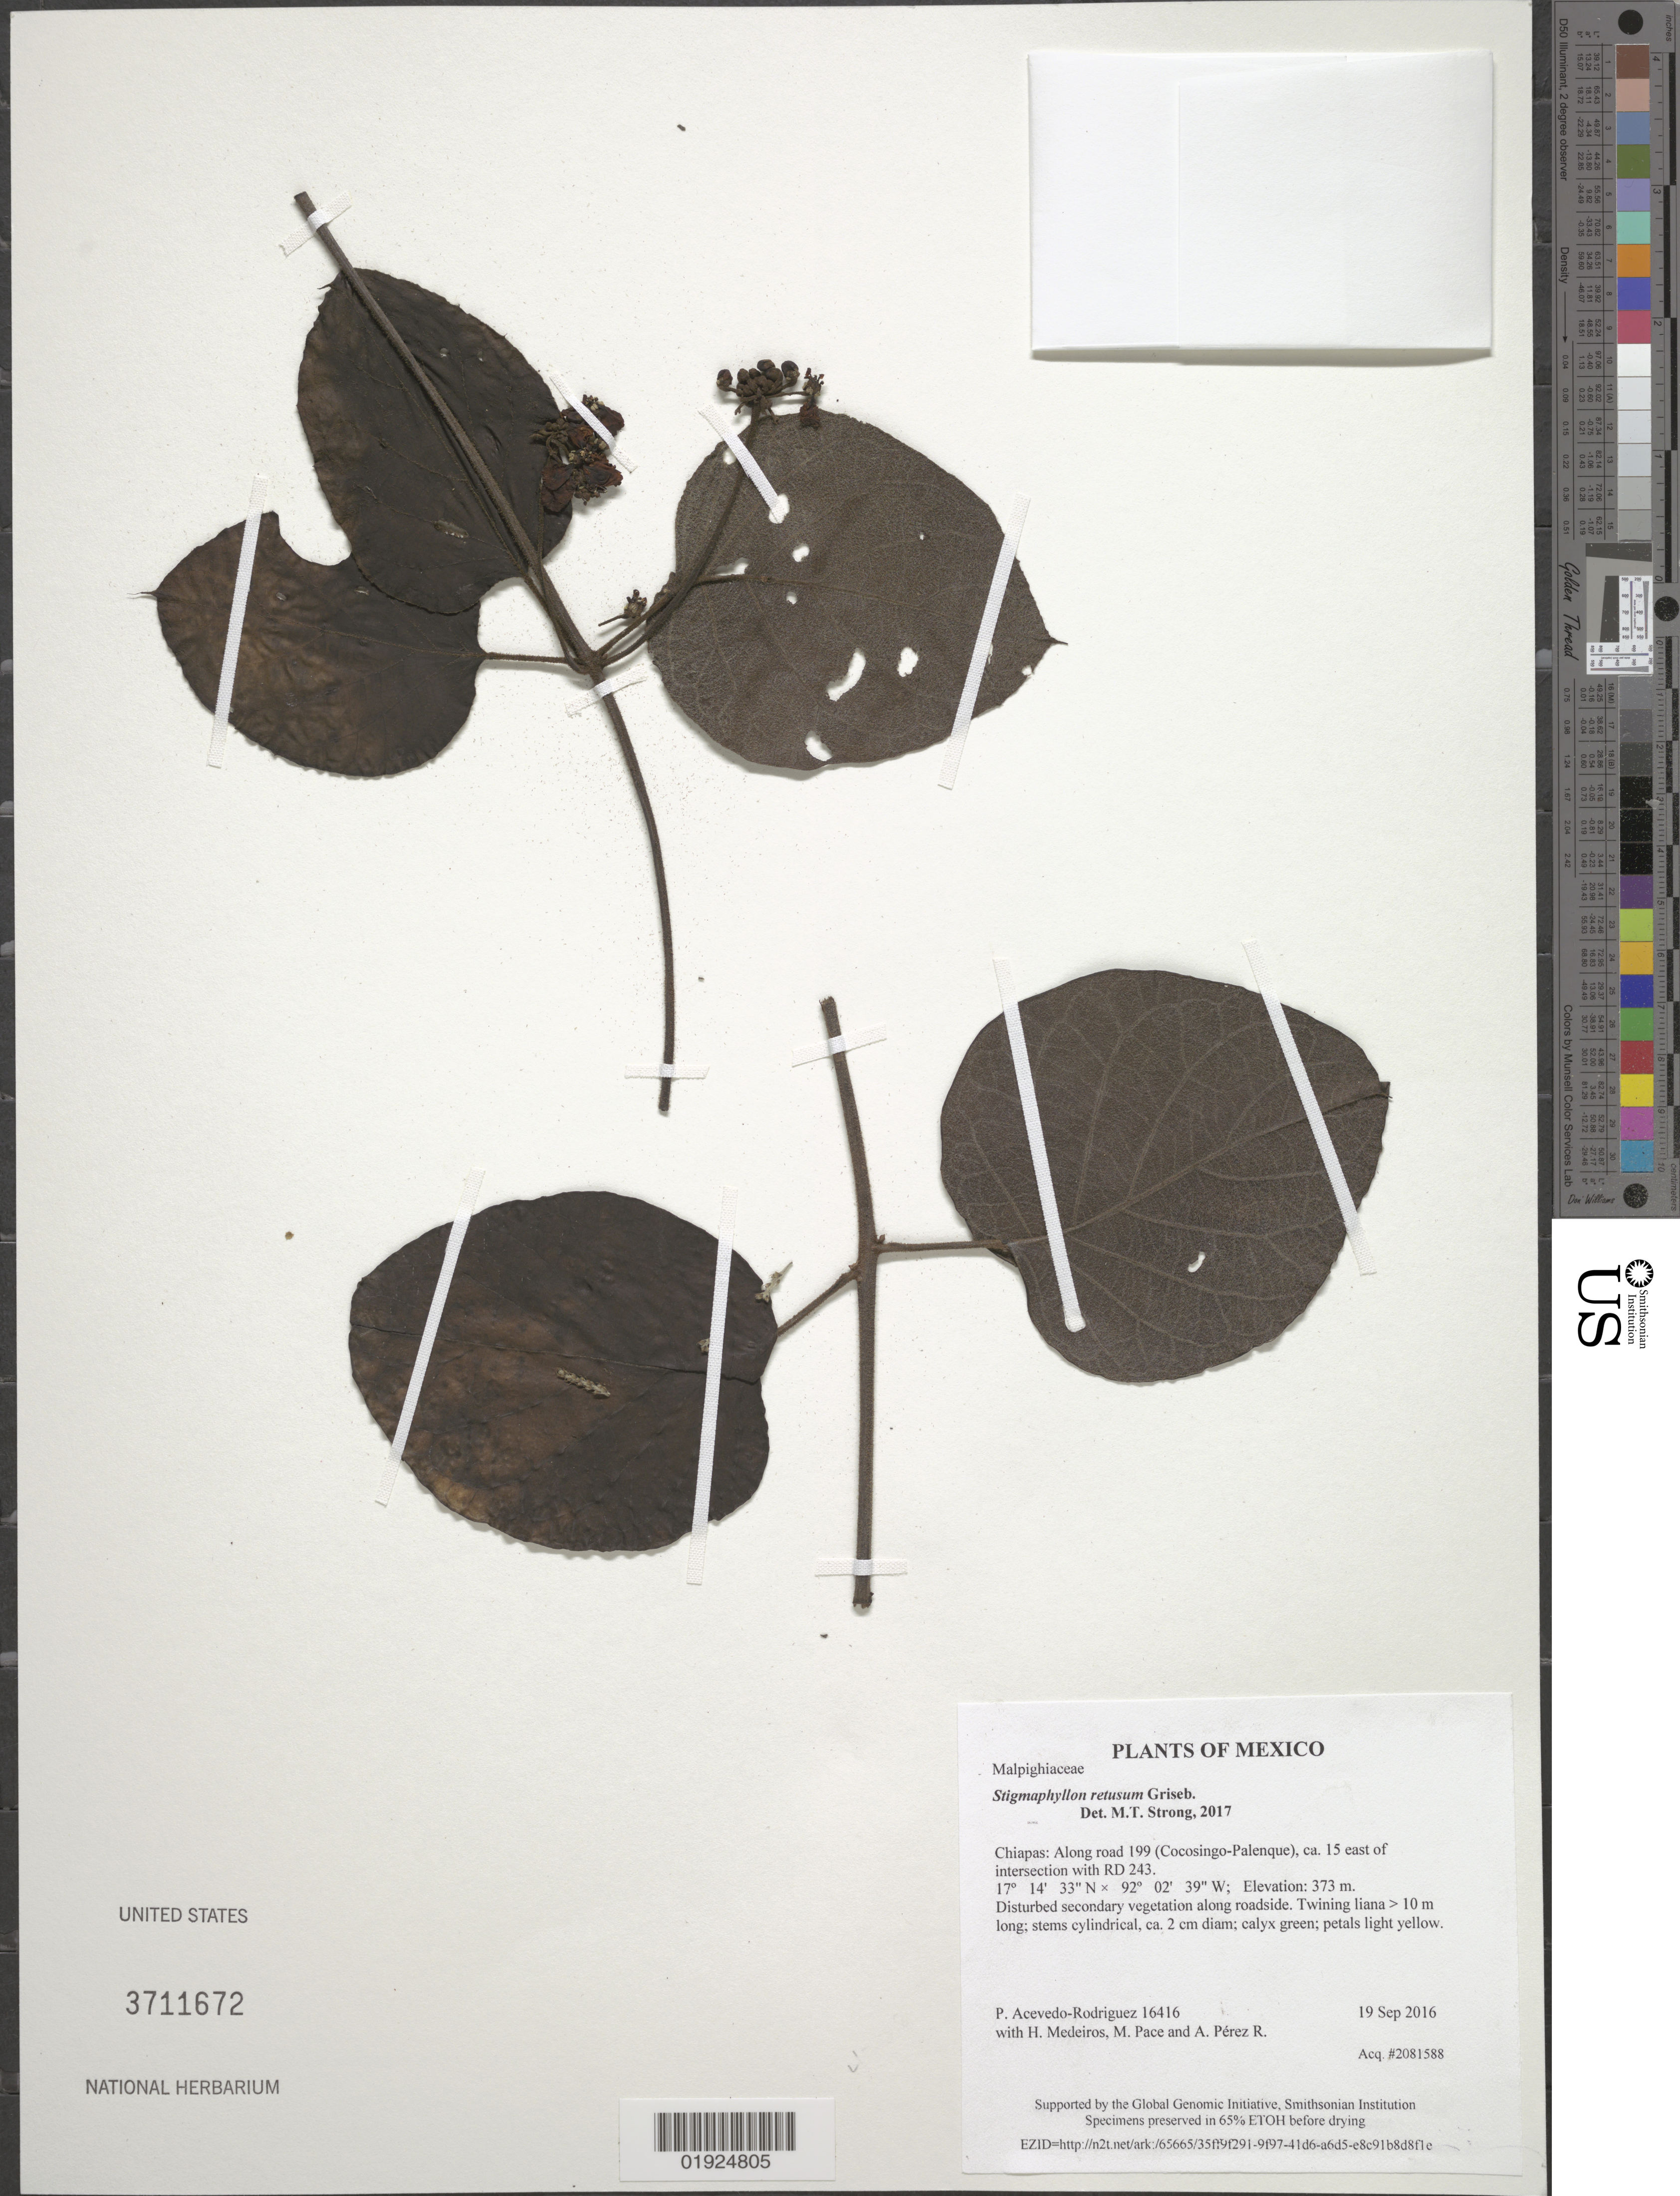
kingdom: Plantae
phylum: Tracheophyta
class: Magnoliopsida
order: Malpighiales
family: Malpighiaceae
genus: Stigmaphyllon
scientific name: Stigmaphyllon retusum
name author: Griseb.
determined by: Strong, M. T., (US), Smithsonian Institution - National Museum of Natural History (UNITED STATES)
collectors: P. Acevedo-Rodr., H. Medeiros, M. R. Pace & A. Pérez R.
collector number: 16416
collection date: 2016-09-19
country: Mexico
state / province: Chiapas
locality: Along road 199 (Cocosingo-Palenque), ca. 15 east of intersection with RD 243.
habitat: disturbed secondary vegetation along roadside.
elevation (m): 373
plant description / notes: US, NY, K, MO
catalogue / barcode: US 3711672